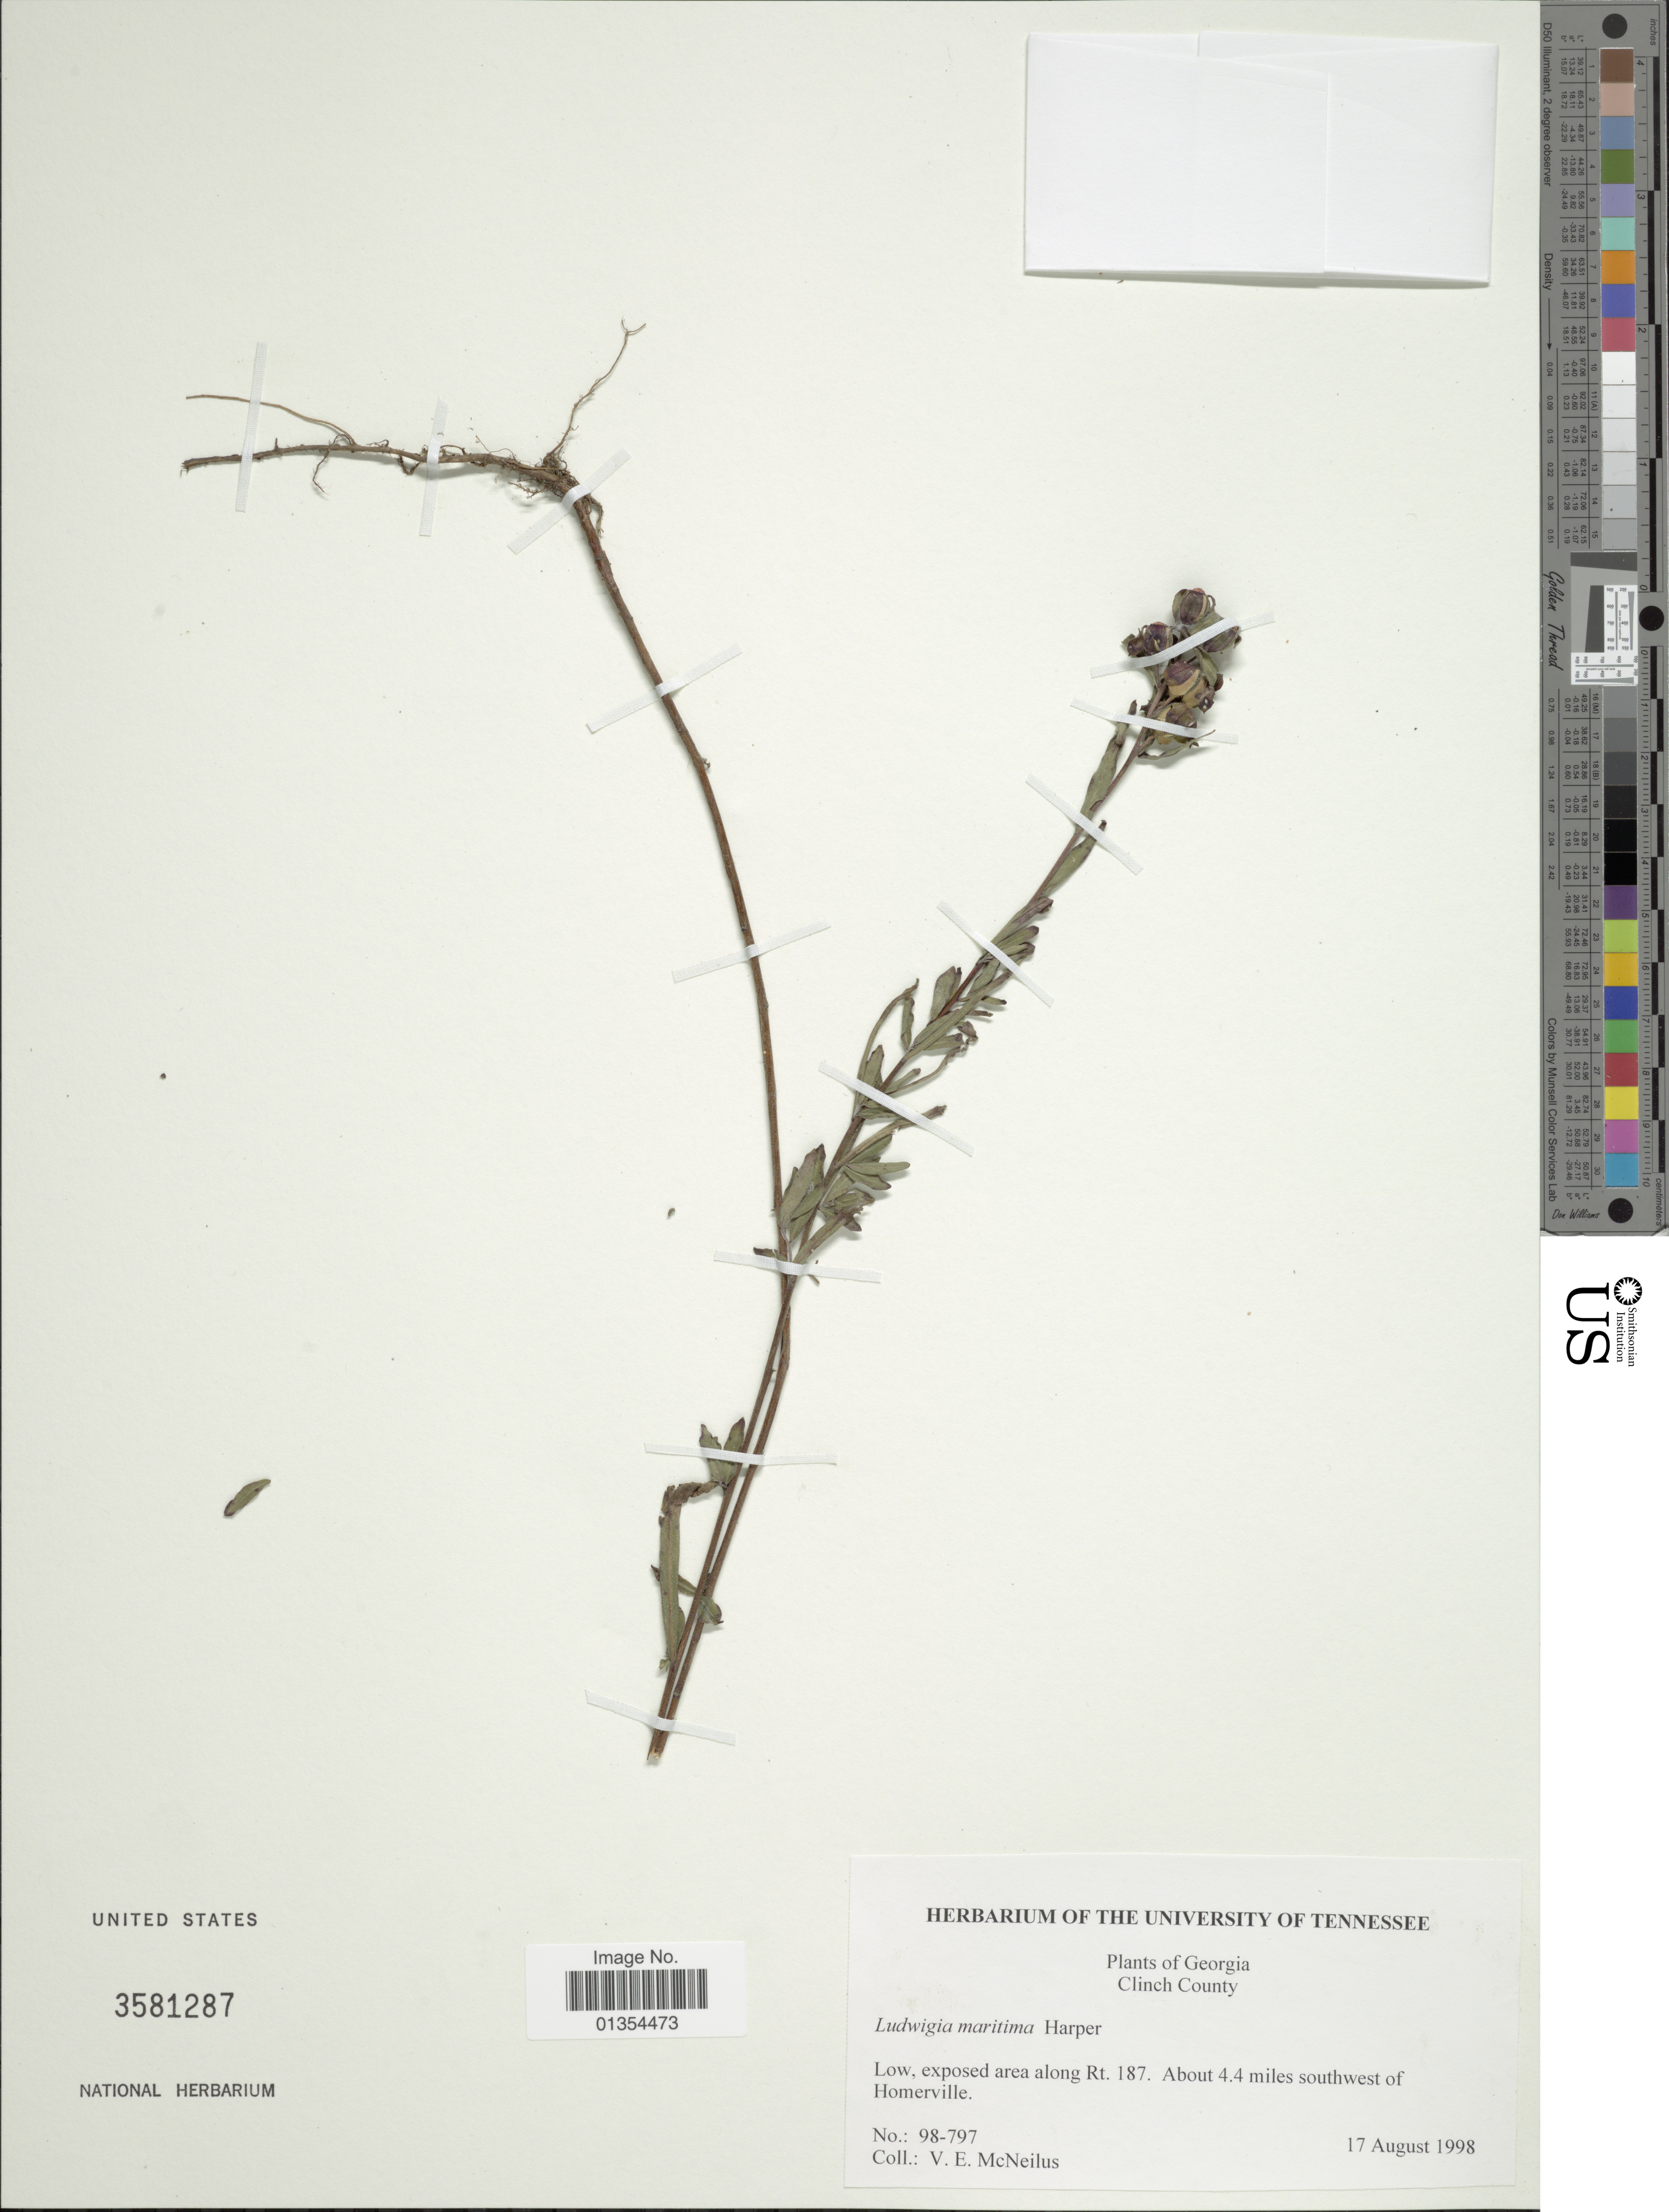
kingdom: Plantae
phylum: Tracheophyta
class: Magnoliopsida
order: Myrtales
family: Onagraceae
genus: Ludwigia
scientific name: Ludwigia maritima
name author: R.M. Harper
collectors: V. Mcneilus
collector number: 98-797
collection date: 1998-08-17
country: United States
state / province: Georgia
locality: Clinch County, exposed area along Rt. 187. About 4.4 miles southwest of Homerville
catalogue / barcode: US 3581287